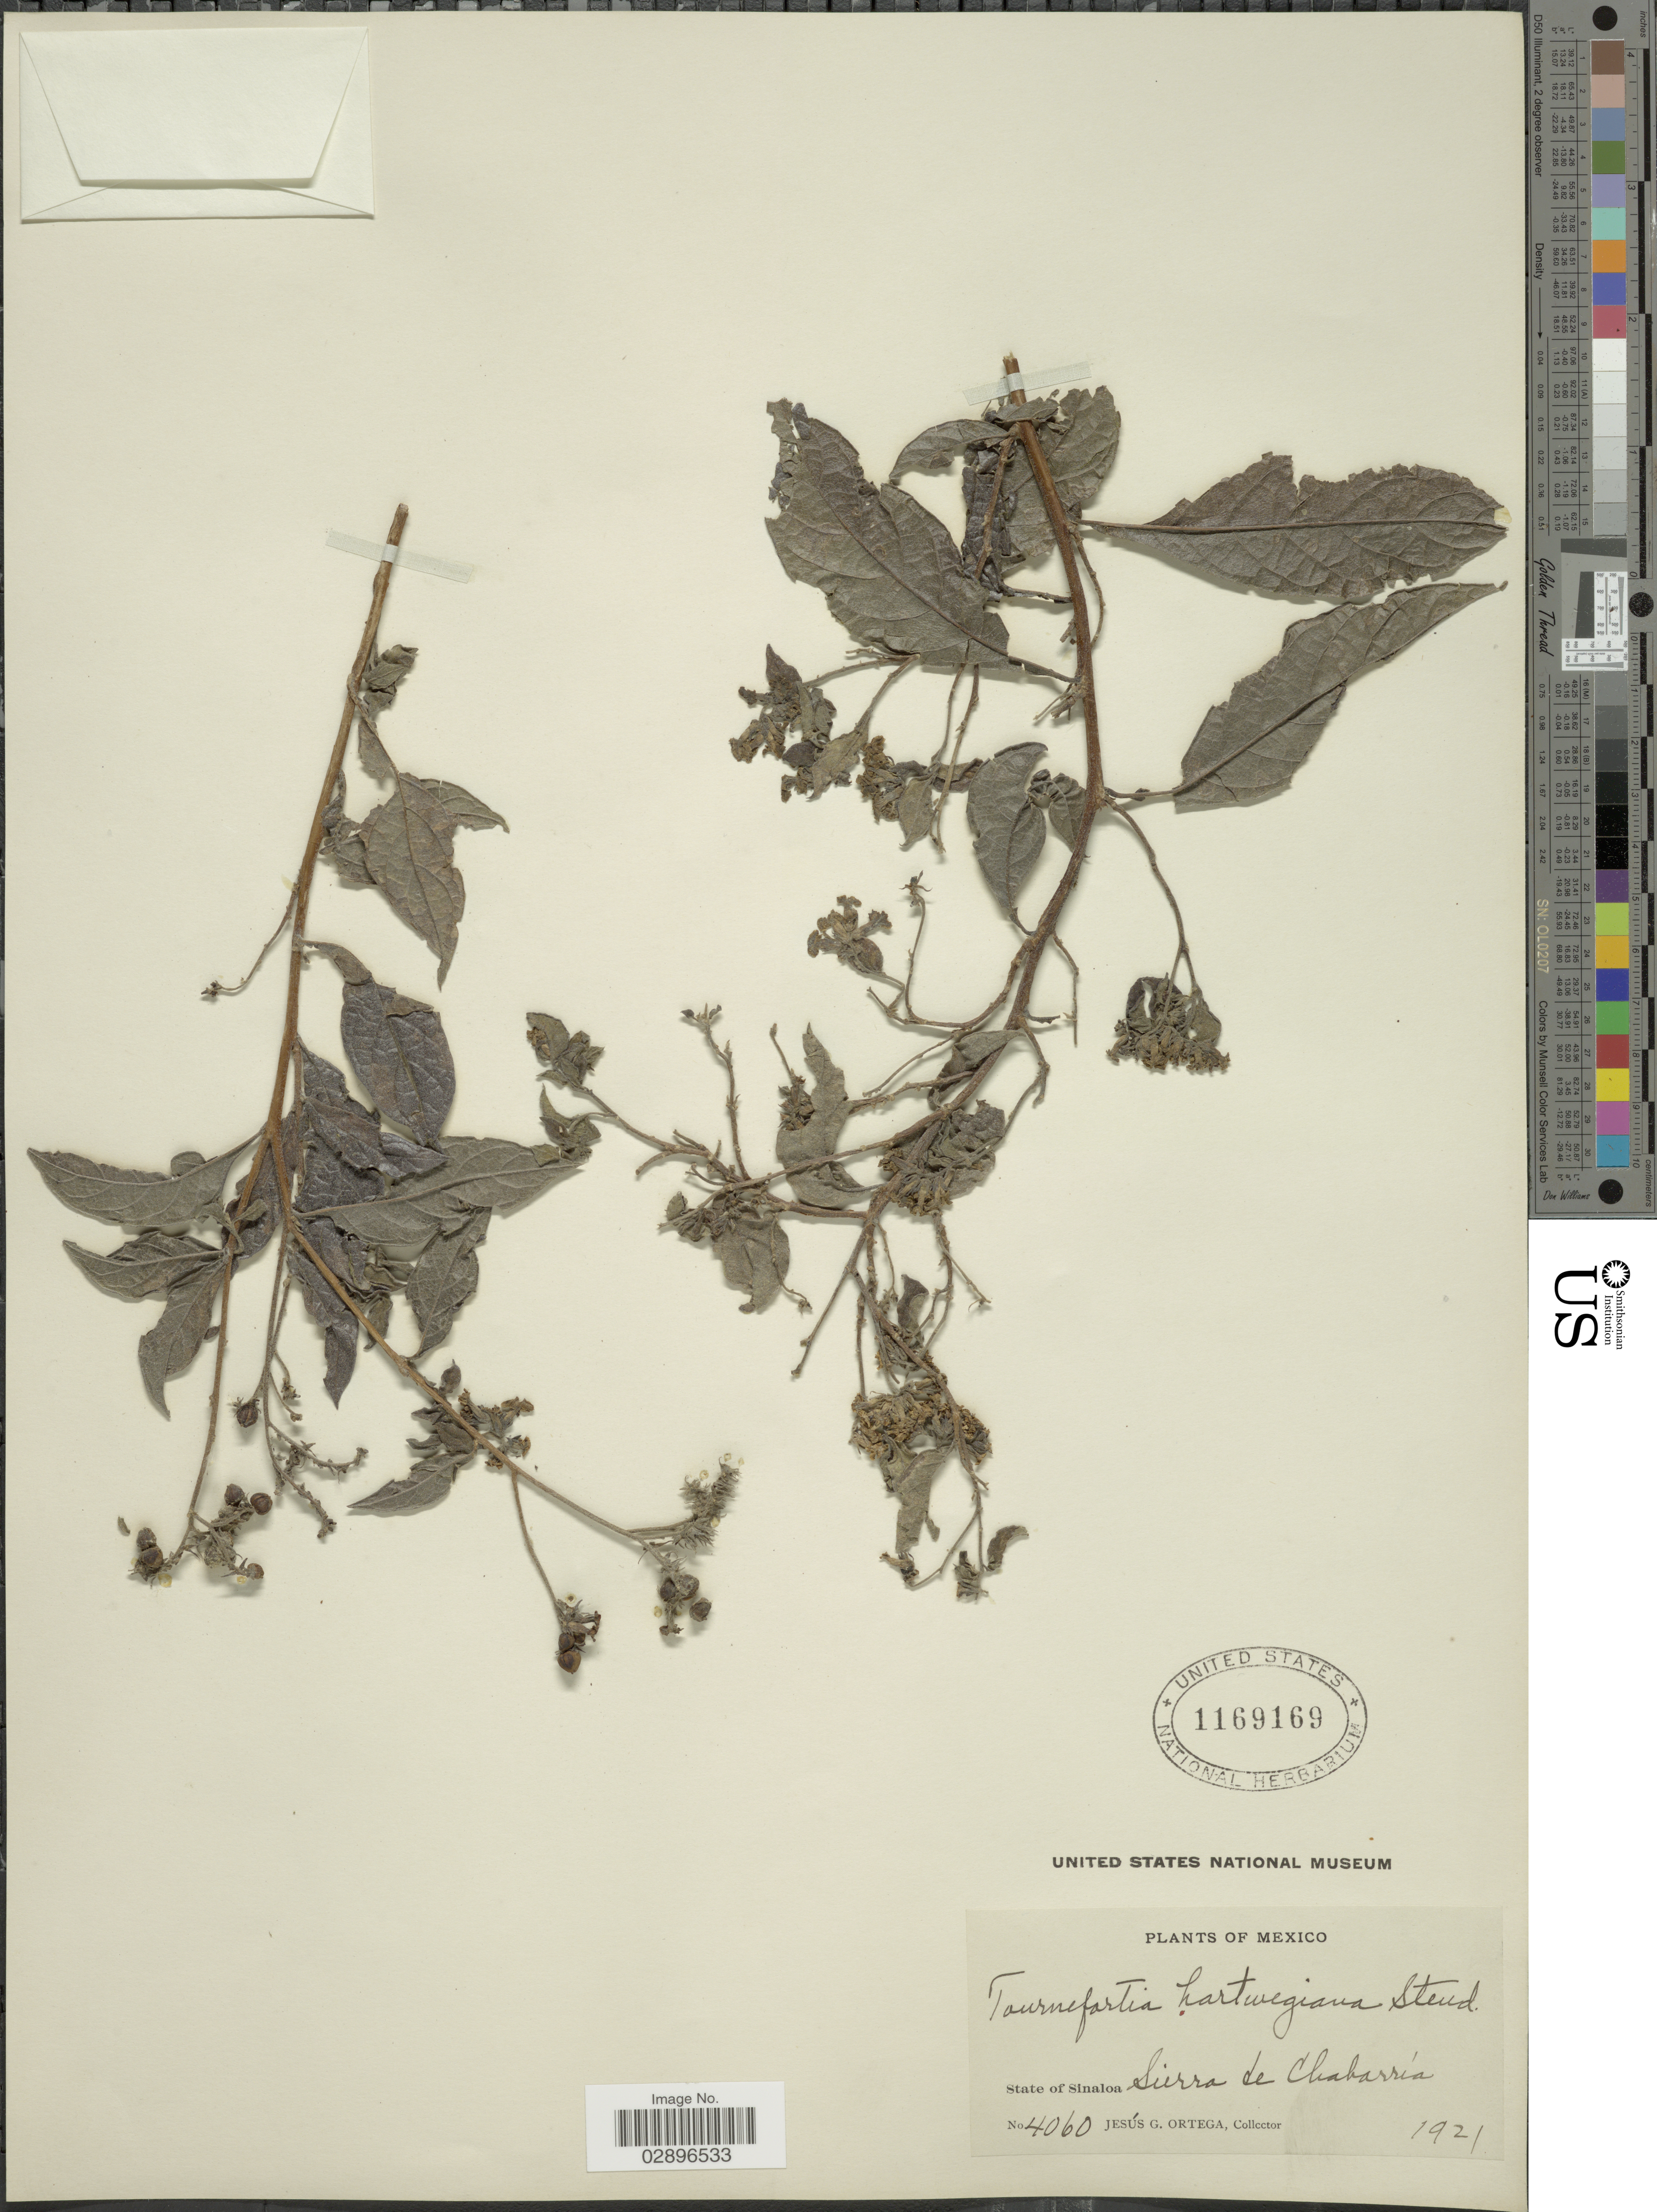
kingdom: Plantae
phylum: Tracheophyta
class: Magnoliopsida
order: Boraginales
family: Heliotropiaceae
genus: Tournefortia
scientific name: Tournefortia hartwegiana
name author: Steud.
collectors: J. Ortega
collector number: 4060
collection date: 1921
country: Mexico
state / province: Sinaloa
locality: Sierra de Chabarría.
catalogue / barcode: US 1169169